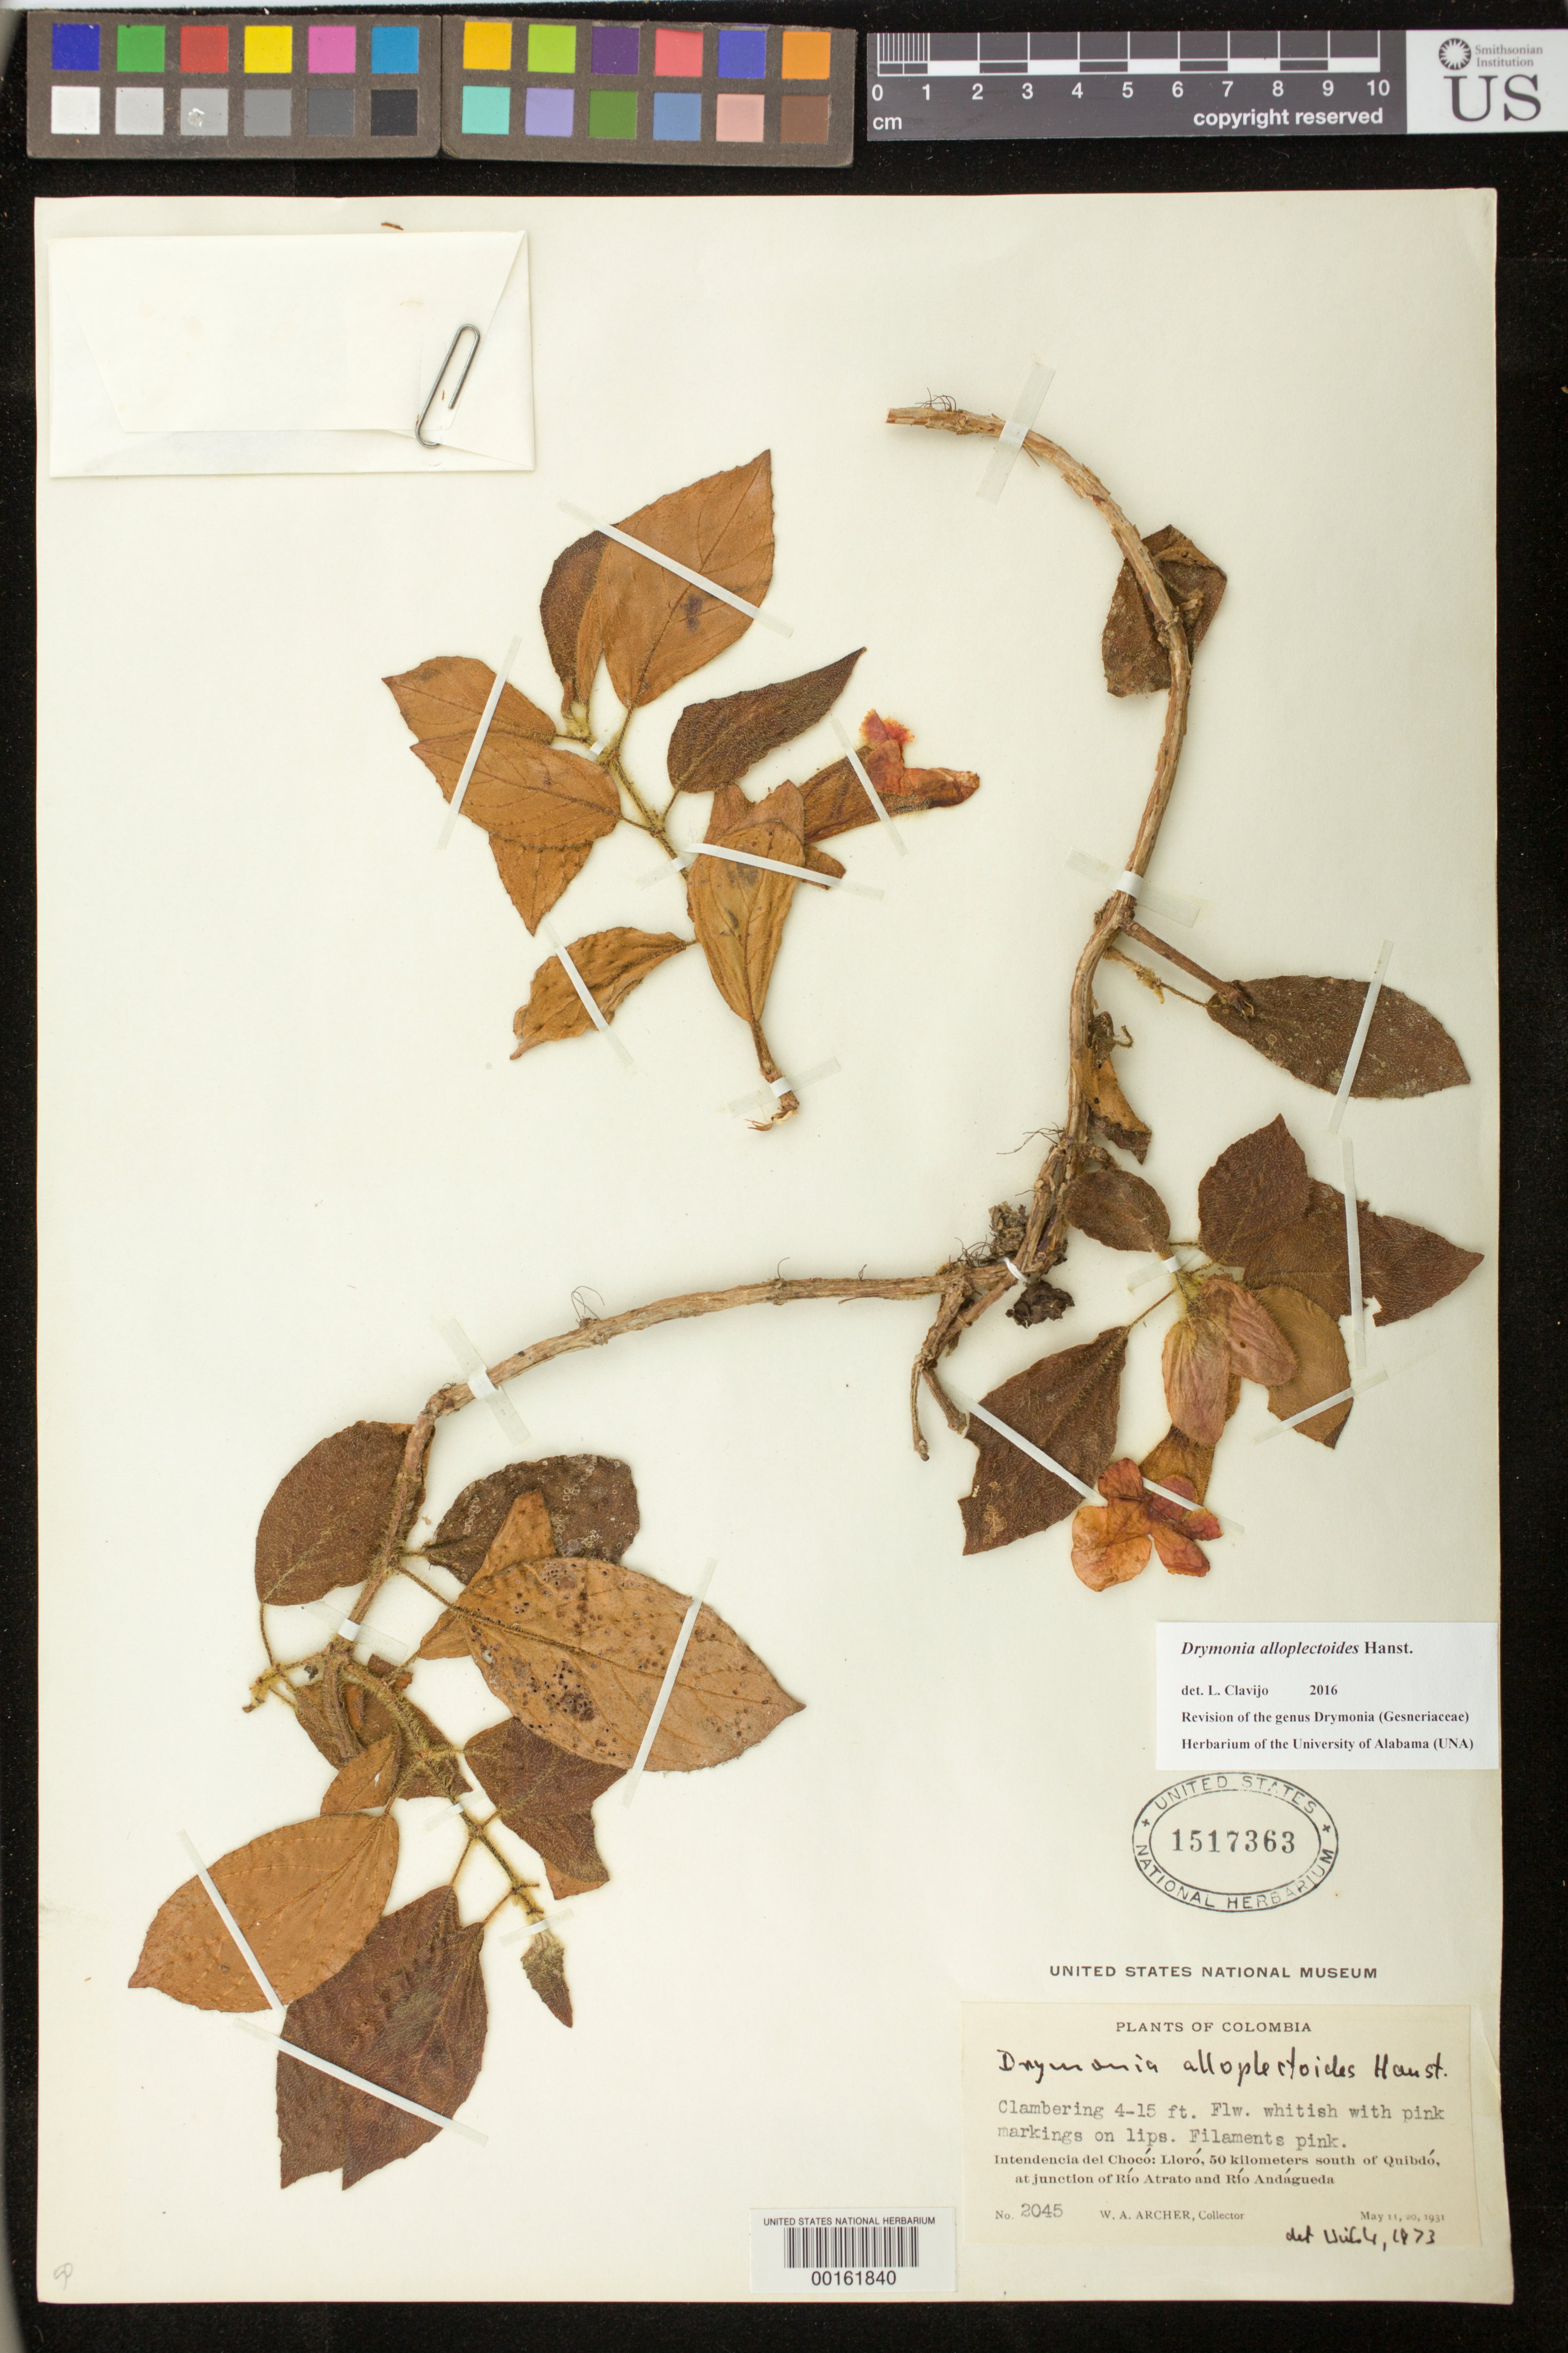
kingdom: Plantae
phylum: Tracheophyta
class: Magnoliopsida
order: Lamiales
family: Gesneriaceae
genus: Drymonia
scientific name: Drymonia alloplectoides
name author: Hanst.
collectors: A. W. Archer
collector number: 2045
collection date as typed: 11-20 May 1931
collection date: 1931-05-11/1931-05-20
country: Colombia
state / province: Chocó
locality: Lloro, 50 km S of Quibdo, at junction of Rio Atrato and Rio Andagueda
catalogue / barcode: US 1517363